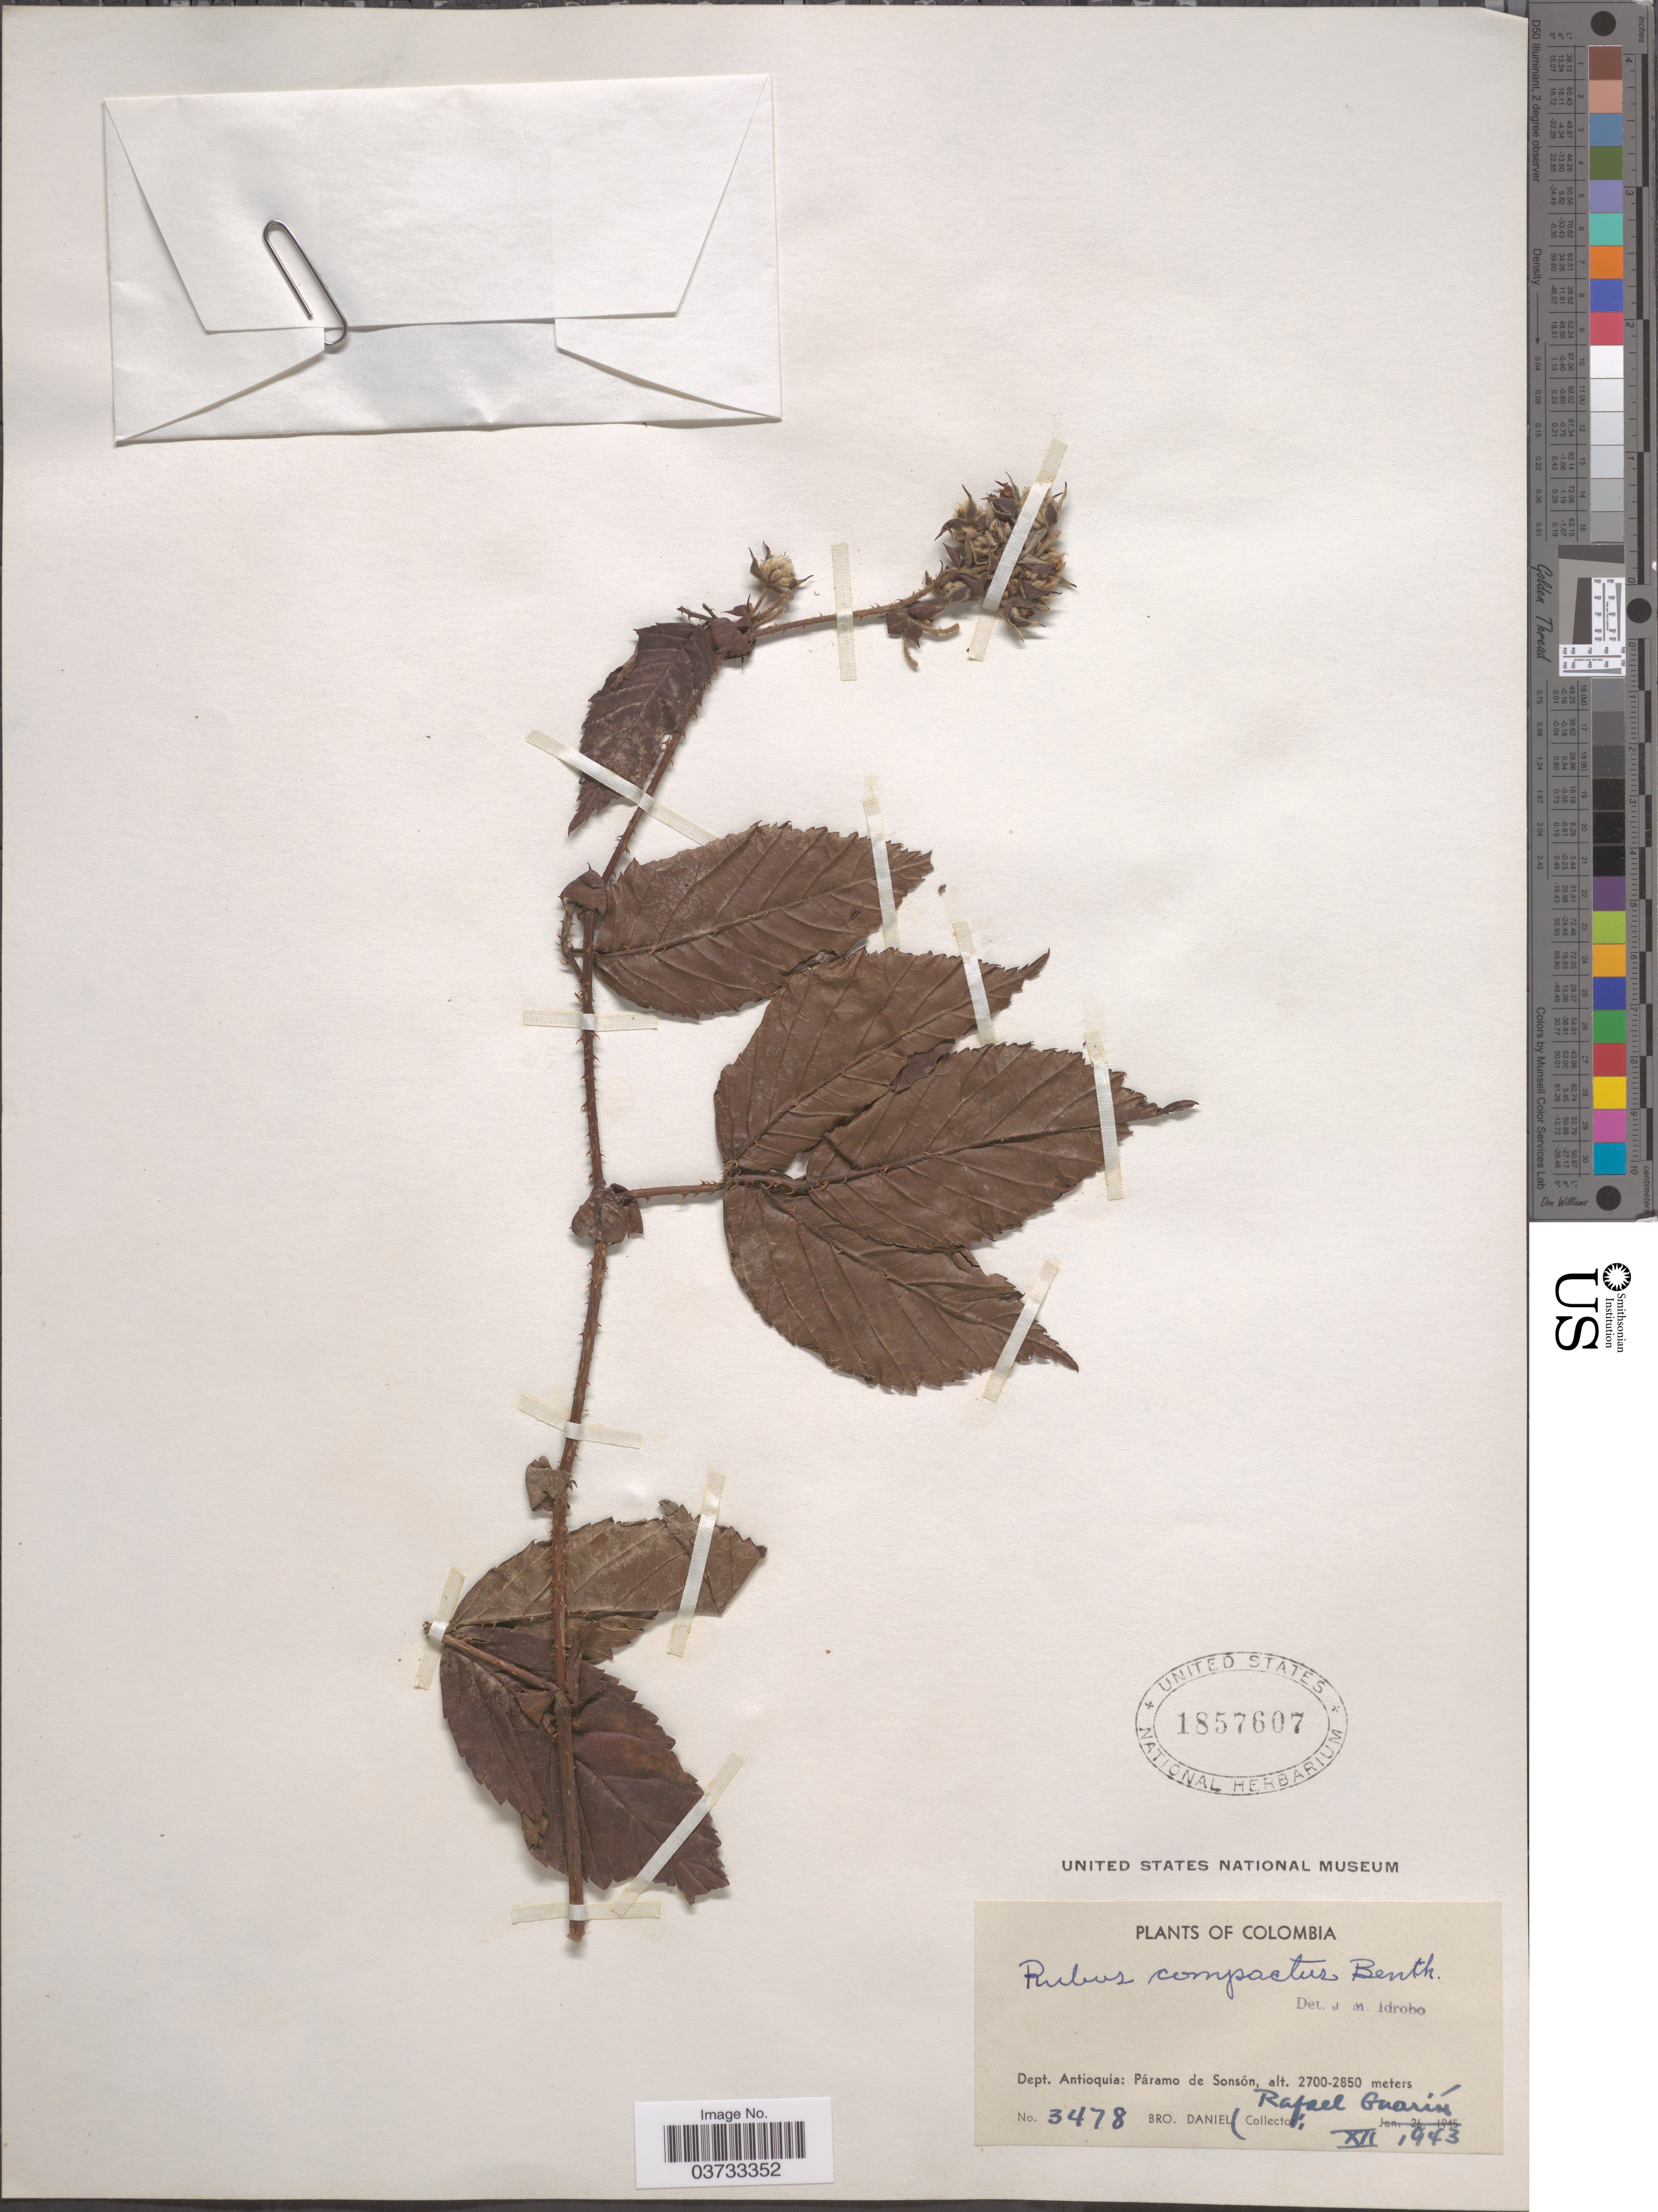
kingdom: Plantae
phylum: Tracheophyta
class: Magnoliopsida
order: Rosales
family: Rosaceae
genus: Rubus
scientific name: Rubus compactus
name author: Benth.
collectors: Bro. Daniel & R. Guarin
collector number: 3478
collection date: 1943-12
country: Colombia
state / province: Antioquia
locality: Dept. Antioquia: Páramo de Sonsón.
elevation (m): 2700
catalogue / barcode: US 1857607